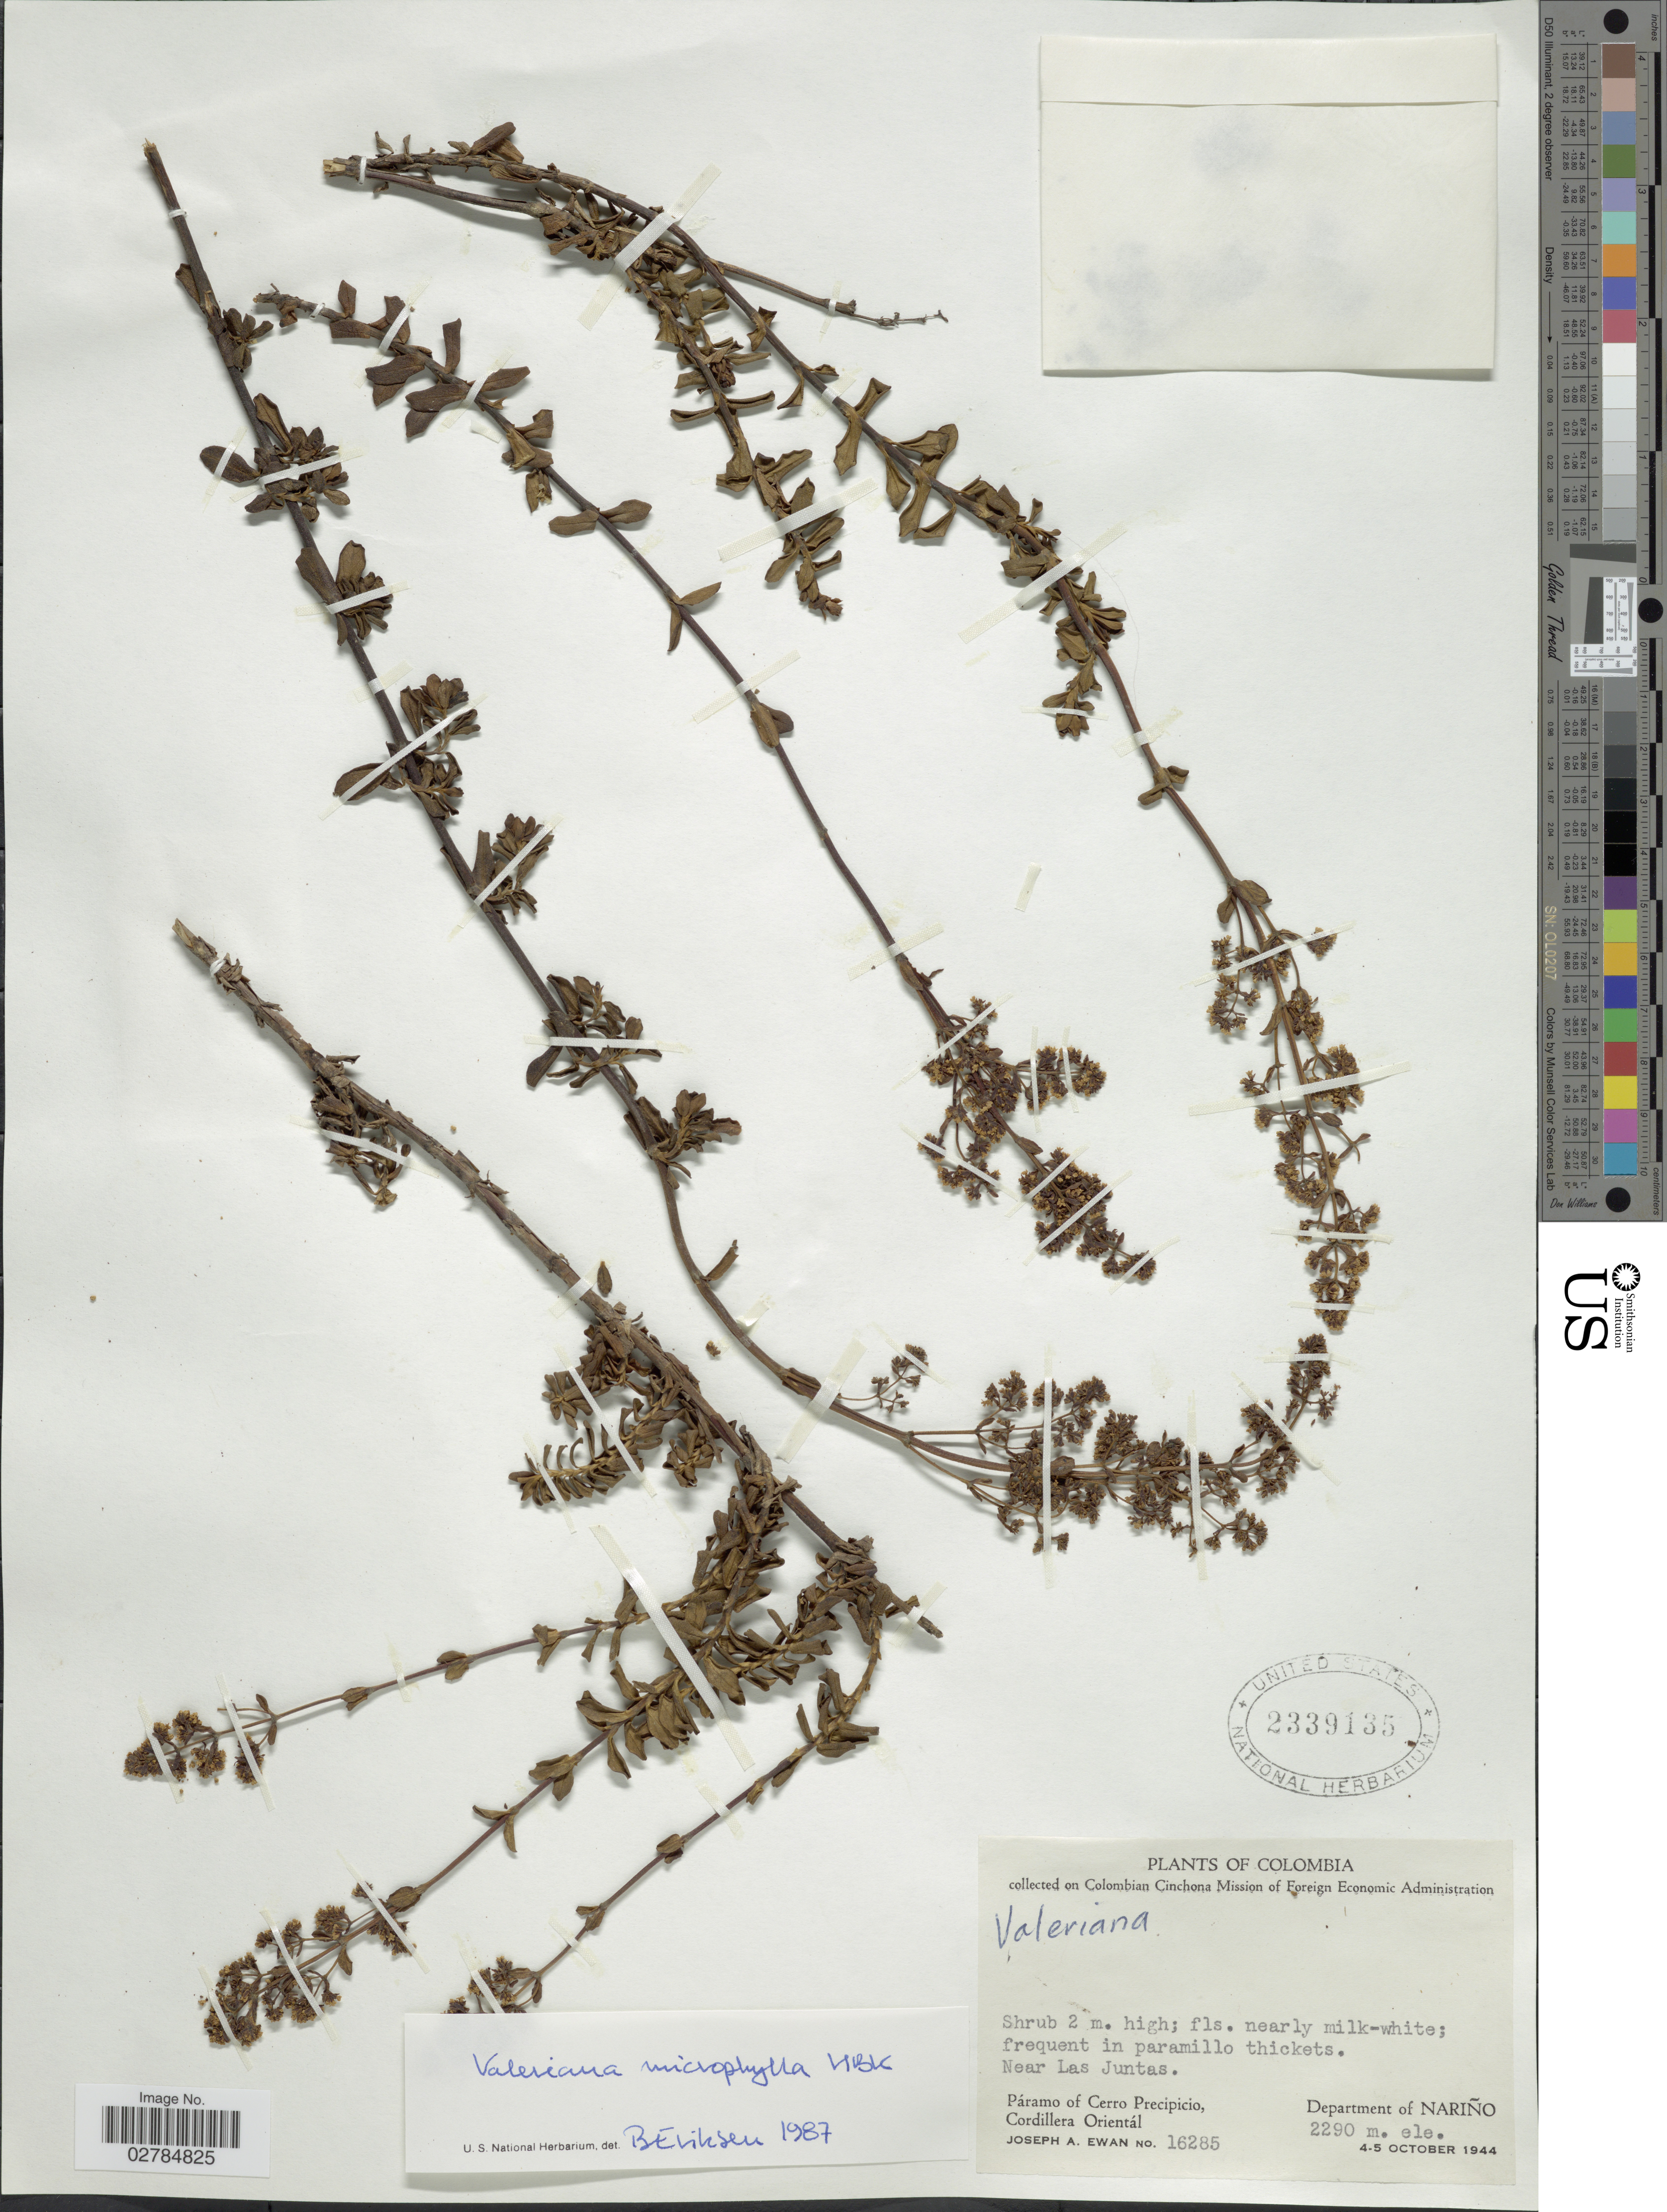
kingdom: Plantae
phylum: Tracheophyta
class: Magnoliopsida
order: Dipsacales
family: Caprifoliaceae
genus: Valeriana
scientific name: Valeriana microphylla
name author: Kunth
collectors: J. A. Ewan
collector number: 16285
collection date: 1944-10-04/1944-10-05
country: Colombia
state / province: Nariño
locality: Near Las Juntas. Páramo of Cerro Precipicio, Cordillera Orientál. Department of Nariño.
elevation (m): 2290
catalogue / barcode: US 2339135